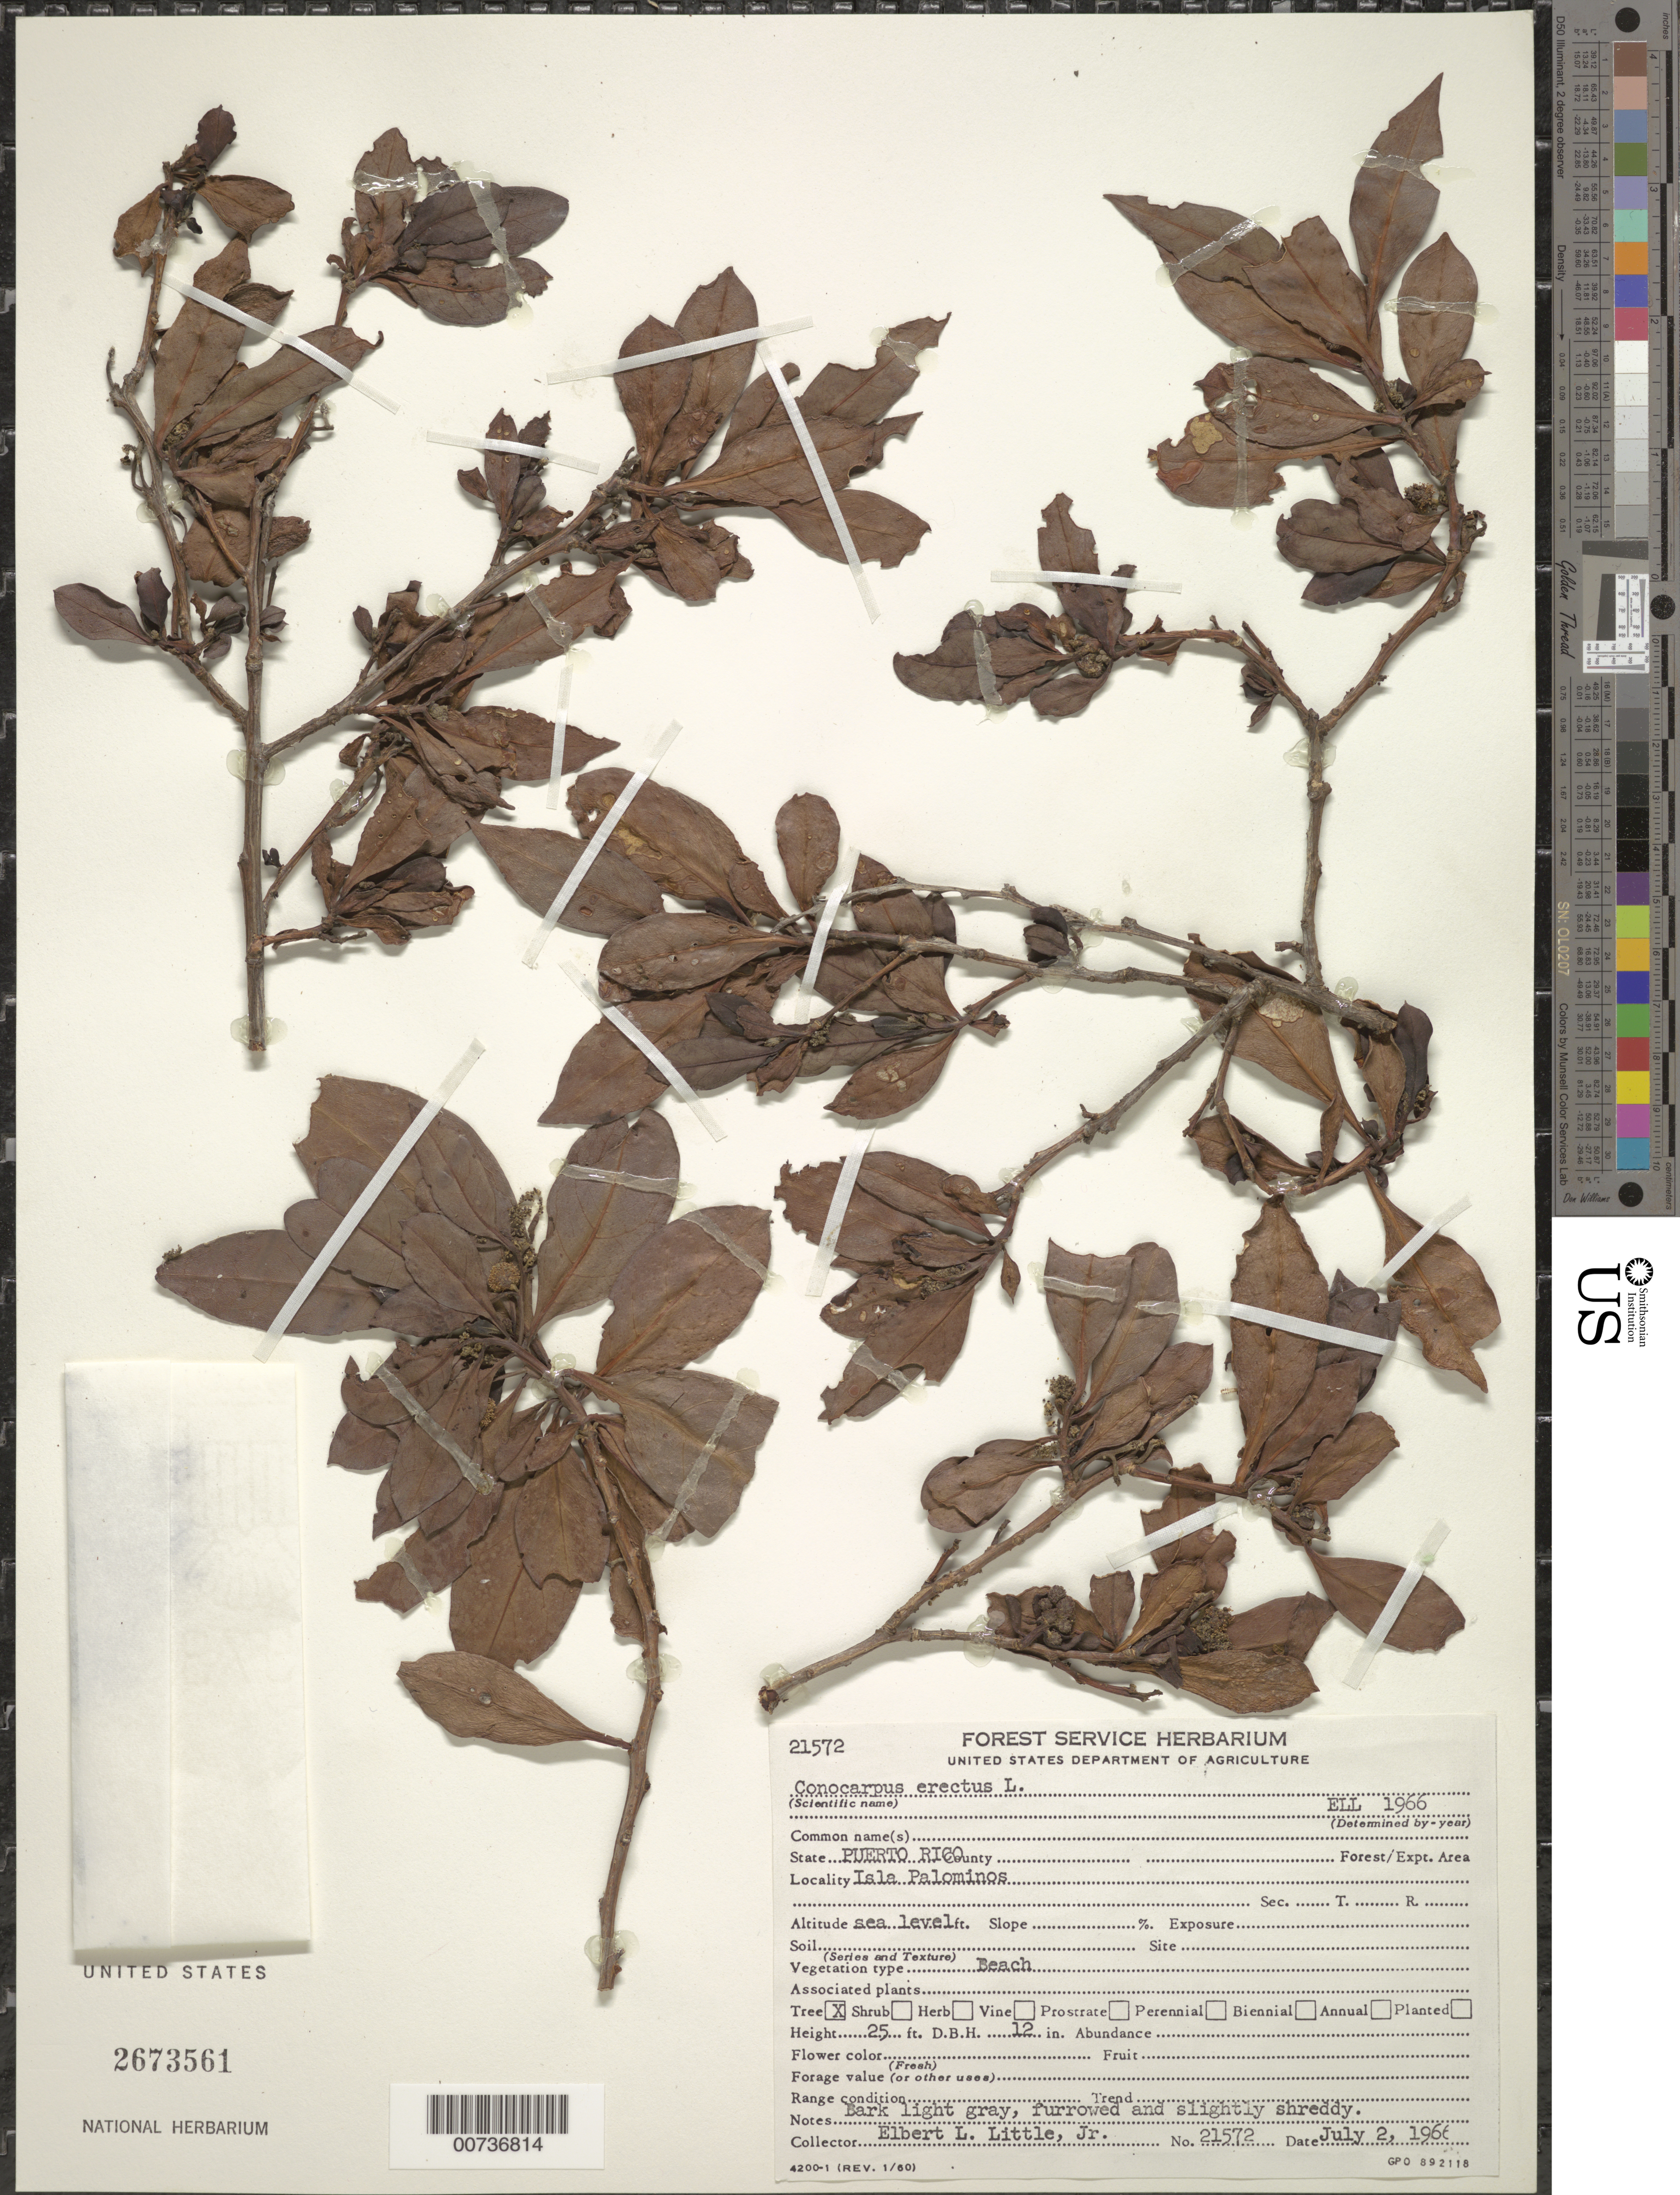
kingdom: Plantae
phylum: Tracheophyta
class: Magnoliopsida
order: Myrtales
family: Combretaceae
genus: Conocarpus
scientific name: Conocarpus erectus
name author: L.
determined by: Little, Elbert L., Jr., (FSSR), United States Department of Agriculture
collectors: E. L. Little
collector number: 21572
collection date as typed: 02 Jul 1966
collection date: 1966-07-02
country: Puerto Rico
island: Palominos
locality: Isla Palominos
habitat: Beach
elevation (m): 0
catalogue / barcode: US 2673561